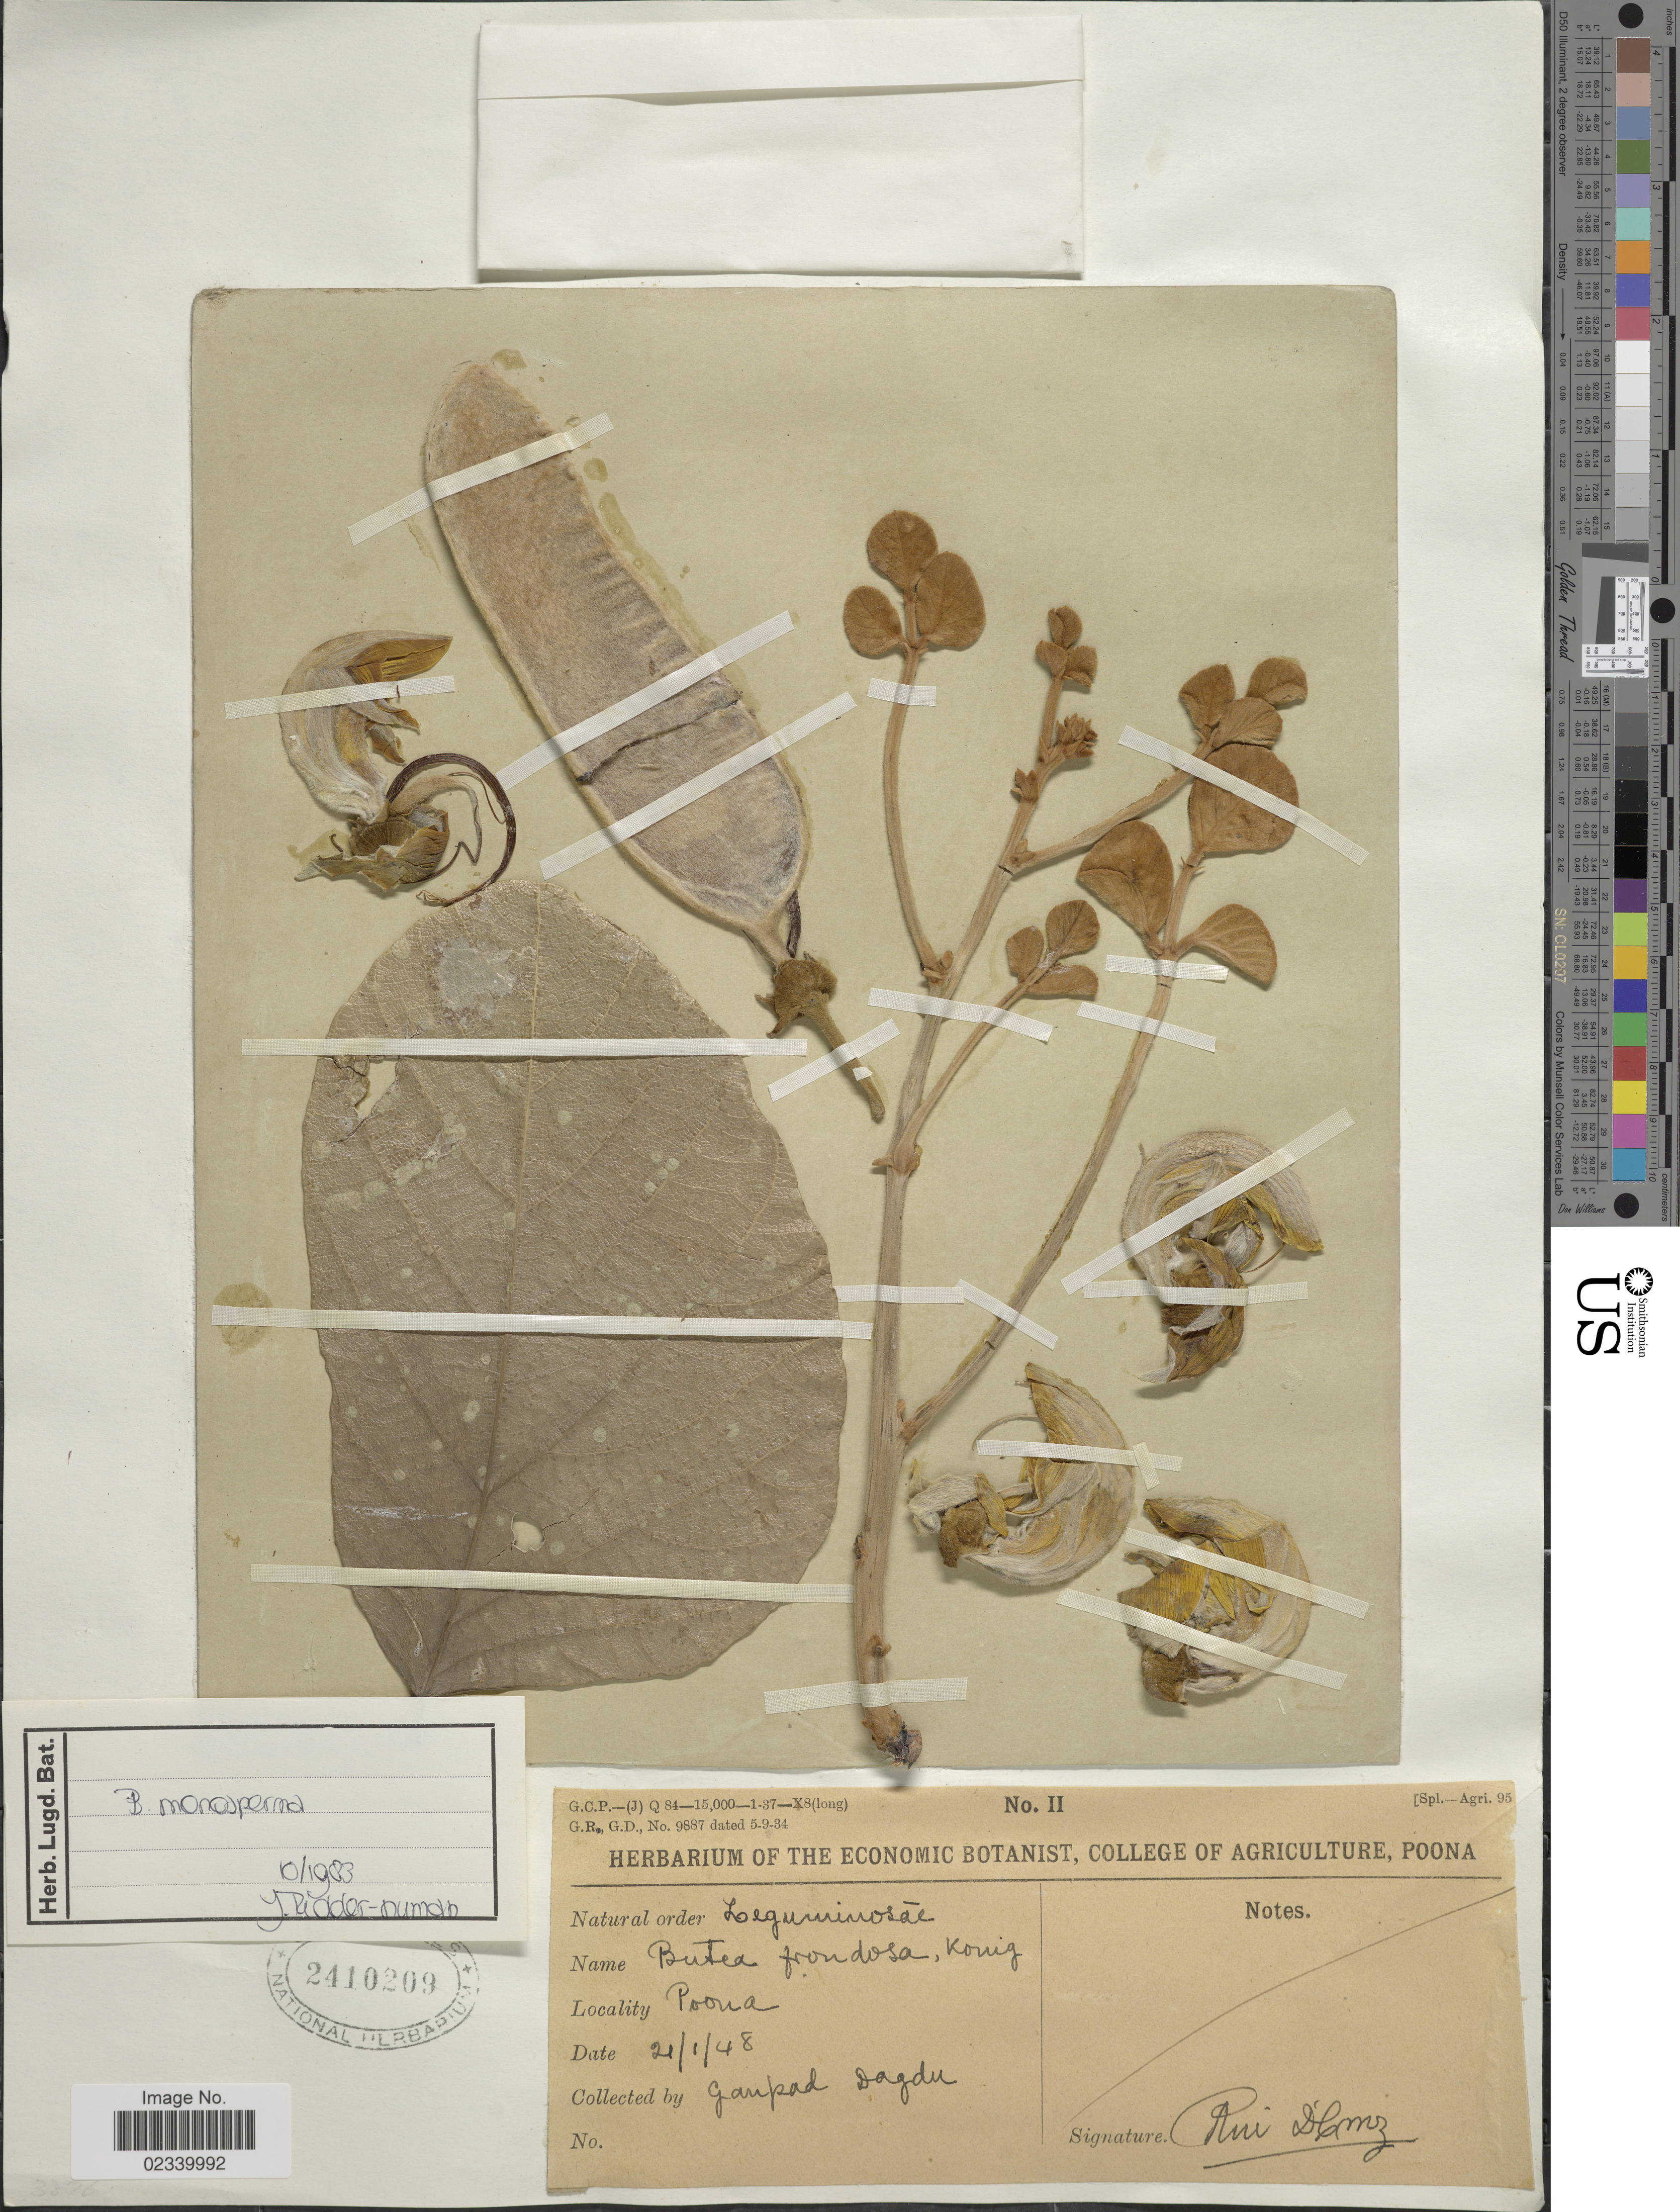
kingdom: Plantae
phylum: Tracheophyta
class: Magnoliopsida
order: Fabales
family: Fabaceae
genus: Butea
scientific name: Butea monosperma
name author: (Lam.) Taub.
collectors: G. Dagdu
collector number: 2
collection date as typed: Transcribed d/m/y: 21/1/48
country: India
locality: Poona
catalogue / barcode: US 2410209